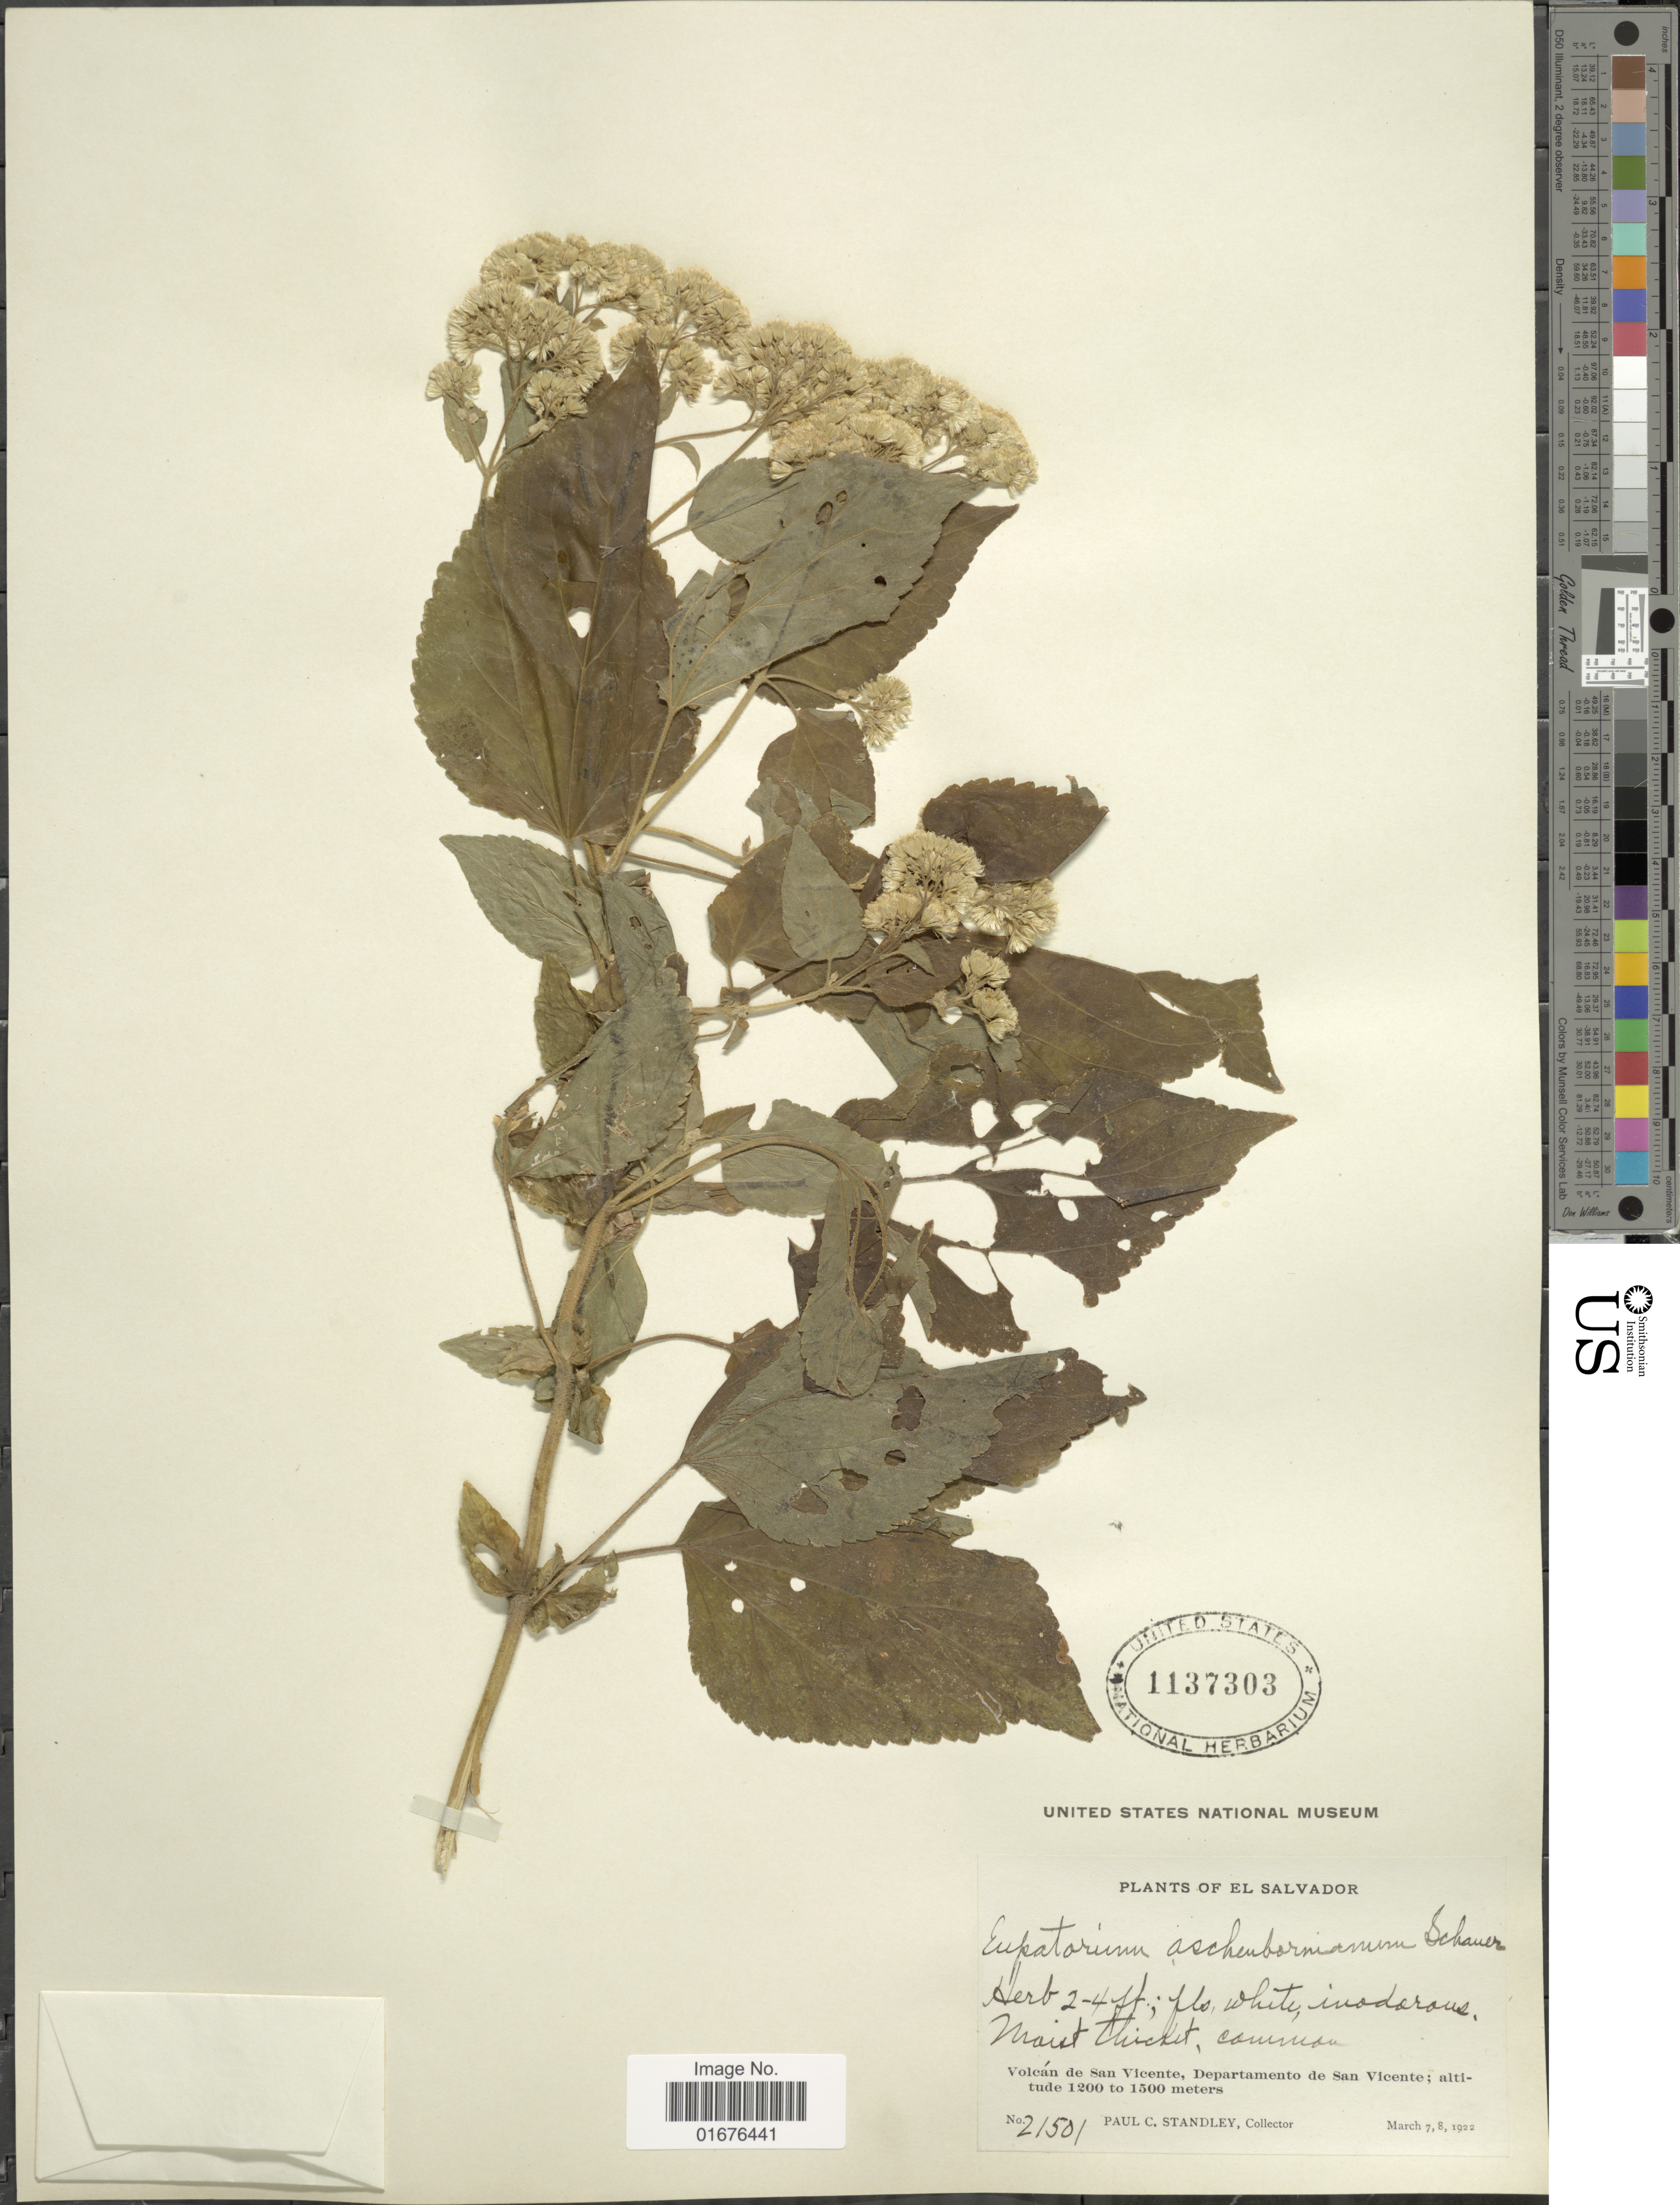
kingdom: Plantae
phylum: Tracheophyta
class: Magnoliopsida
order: Asterales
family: Asteraceae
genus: Ageratina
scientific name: Ageratina pichinchensis var. bustamenta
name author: (DC.) R.M. King & H. Rob.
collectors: P. C. Standley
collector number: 21501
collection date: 1922-03-07/1922-03-08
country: El Salvador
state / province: San Vincente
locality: Moist thicket, Volcán de San Vicente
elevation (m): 1200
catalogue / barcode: US 1137303